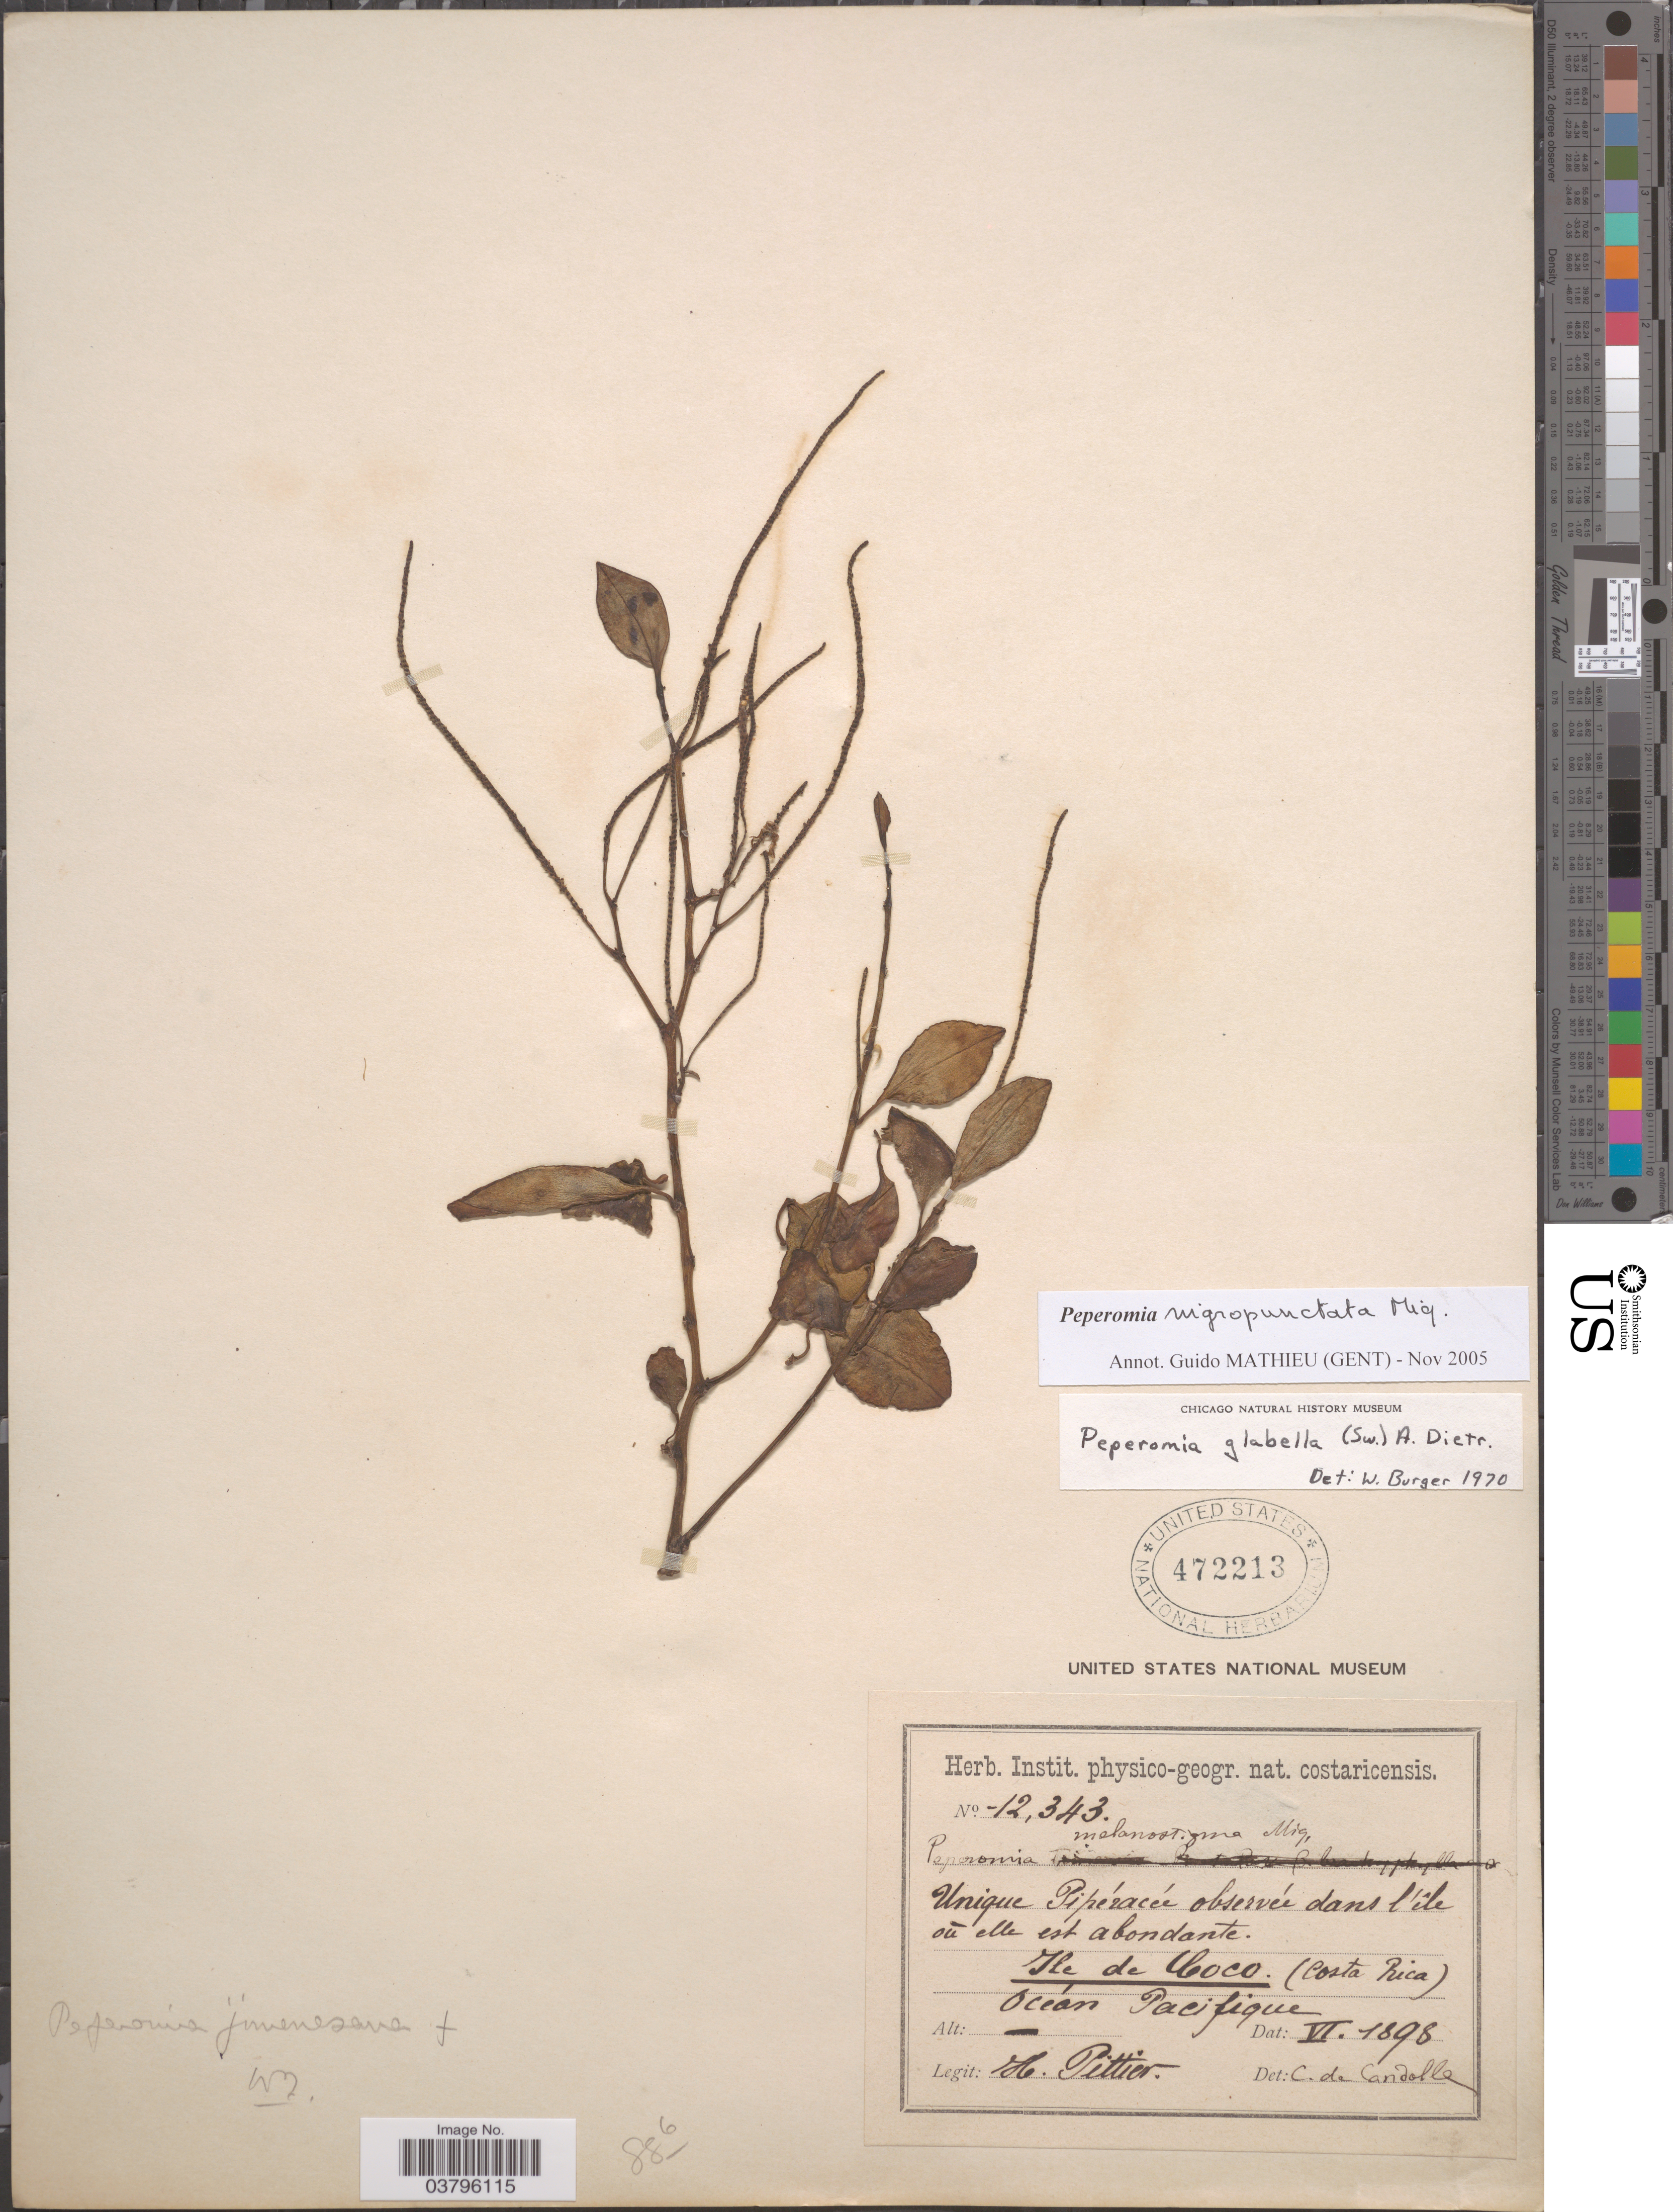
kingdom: Plantae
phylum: Tracheophyta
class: Magnoliopsida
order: Piperales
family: Piperaceae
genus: Peperomia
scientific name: Peperomia nigropunctata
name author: Miq.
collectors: H. F. Pittier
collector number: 12343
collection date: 1898-06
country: Costa Rica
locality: Ile de Coco. Océan Pacifique.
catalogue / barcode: US 472213